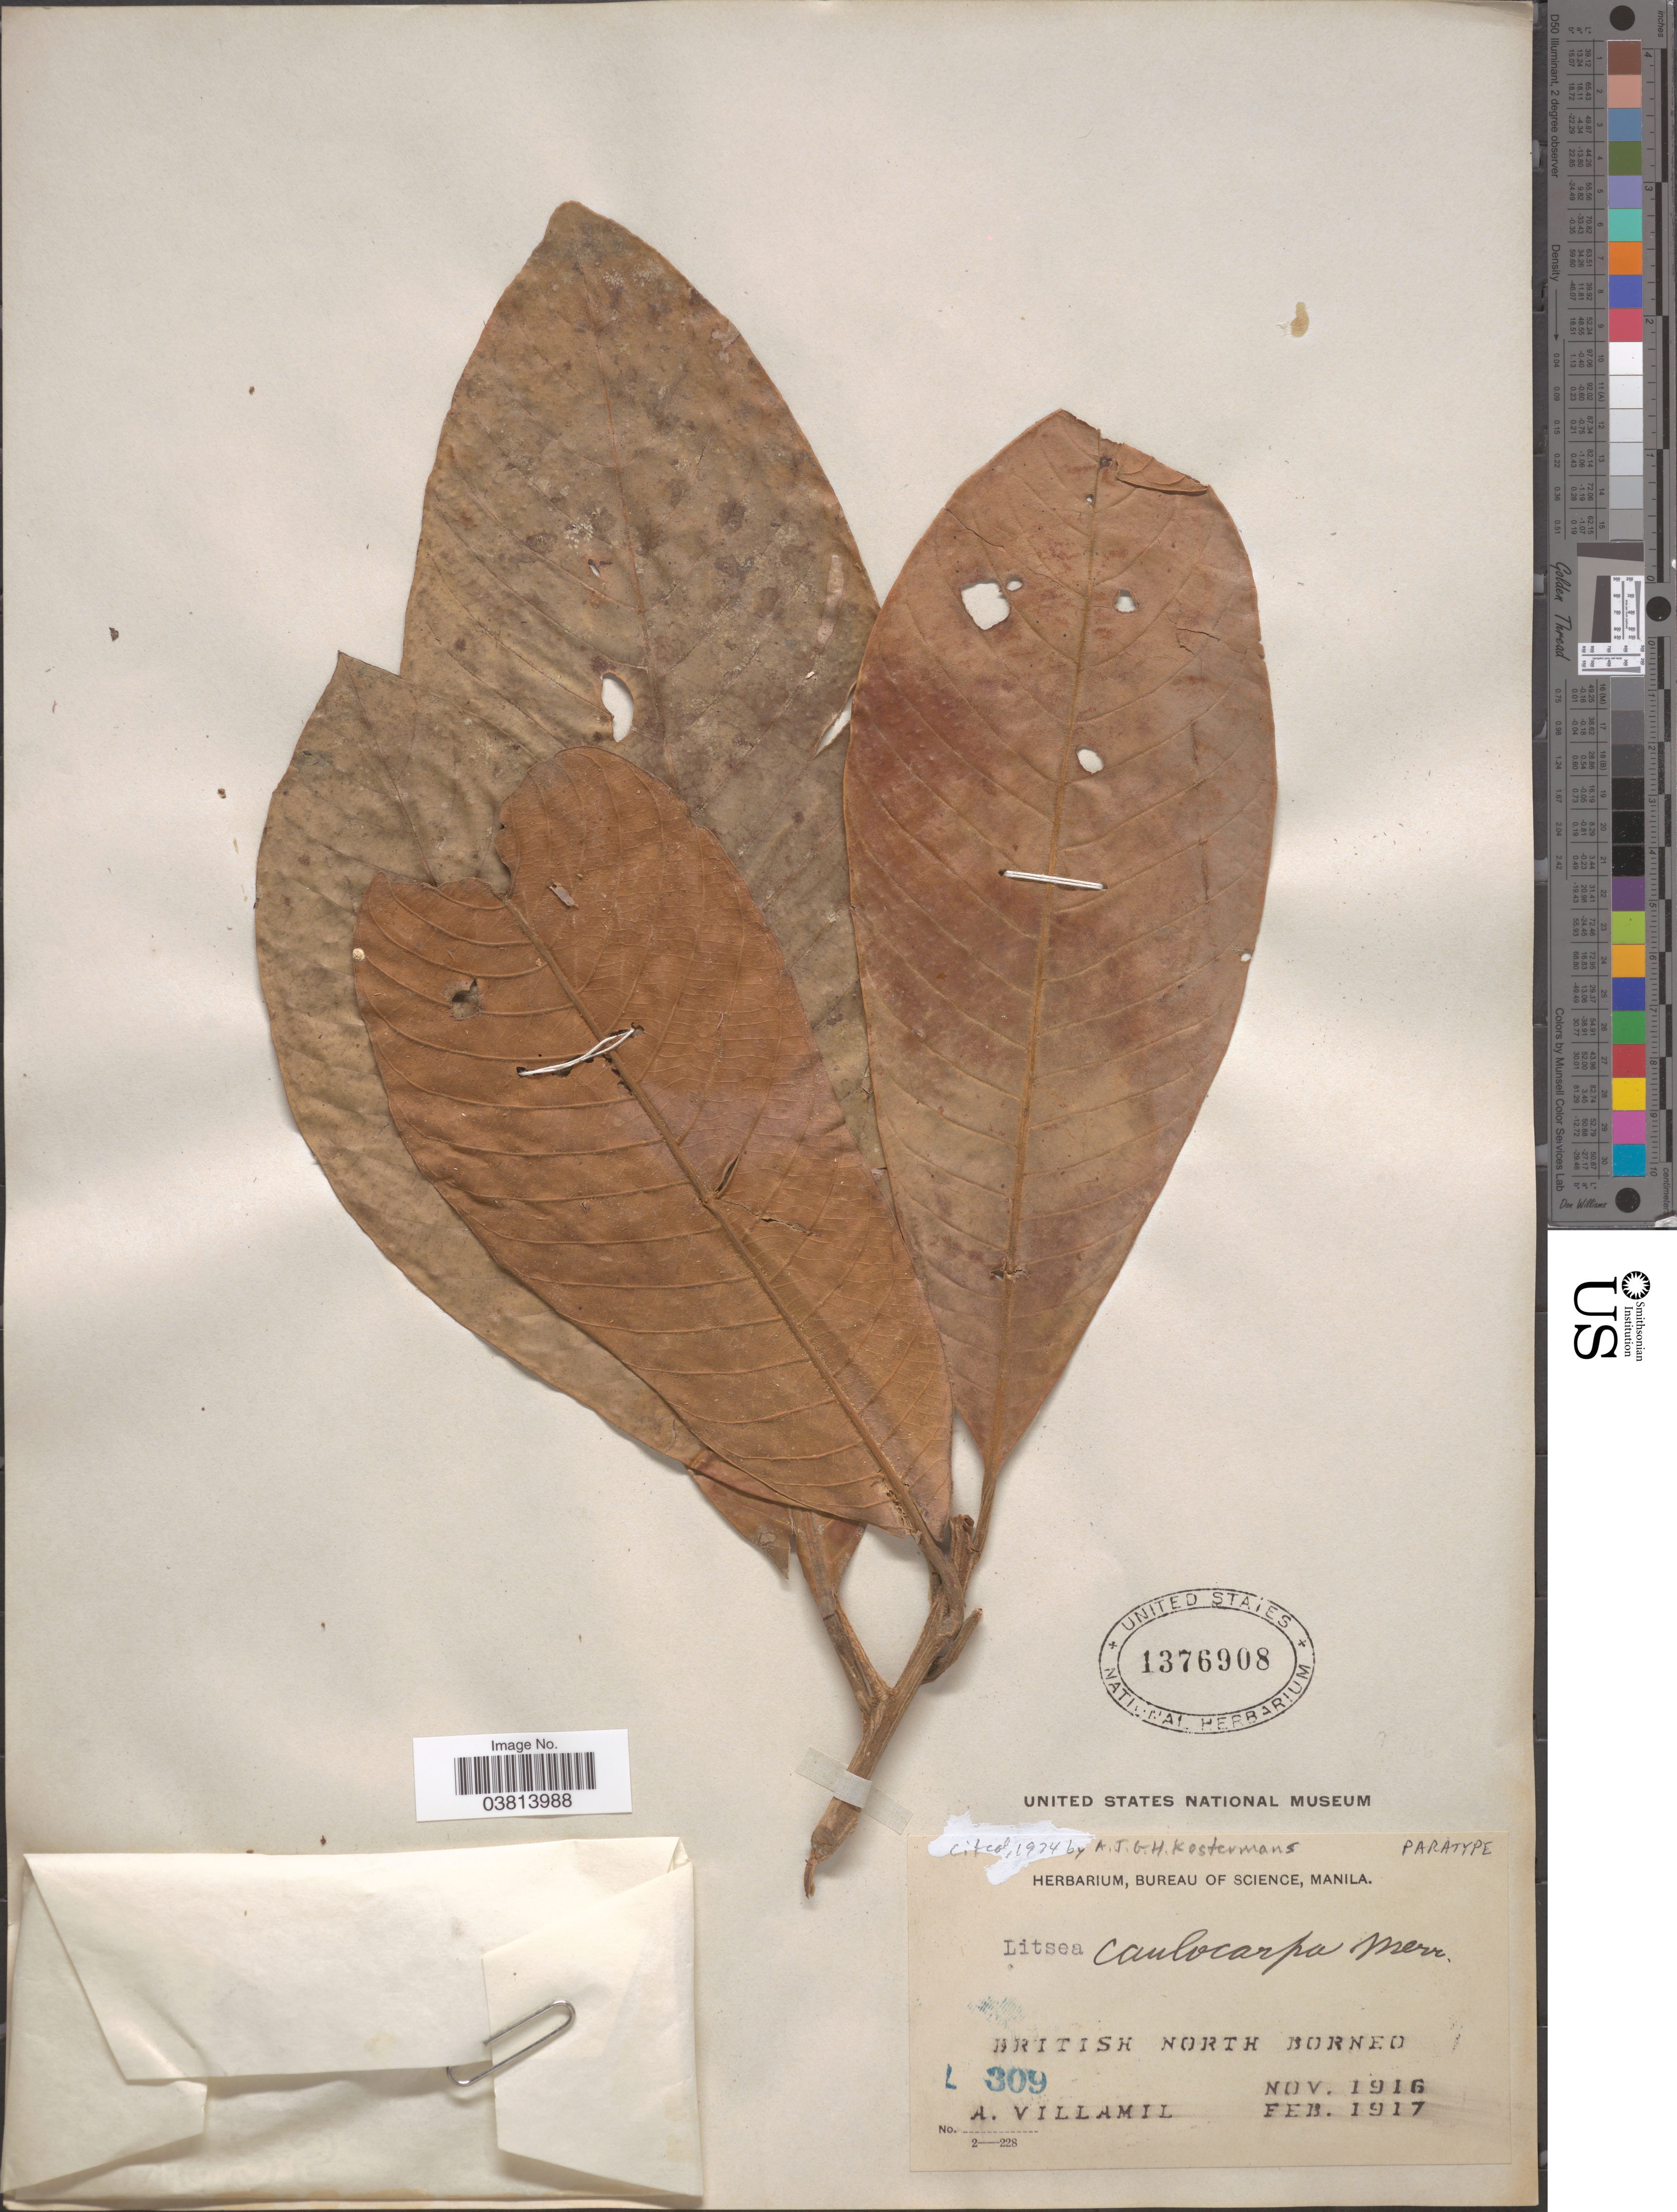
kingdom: Plantae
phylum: Tracheophyta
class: Magnoliopsida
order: Laurales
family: Lauraceae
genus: Litsea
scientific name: Litsea caulocarpa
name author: Merr.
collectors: A. Villamil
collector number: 309*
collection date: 1916-11/1917-02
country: Malaysia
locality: British North Borneo.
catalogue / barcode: US 1376908